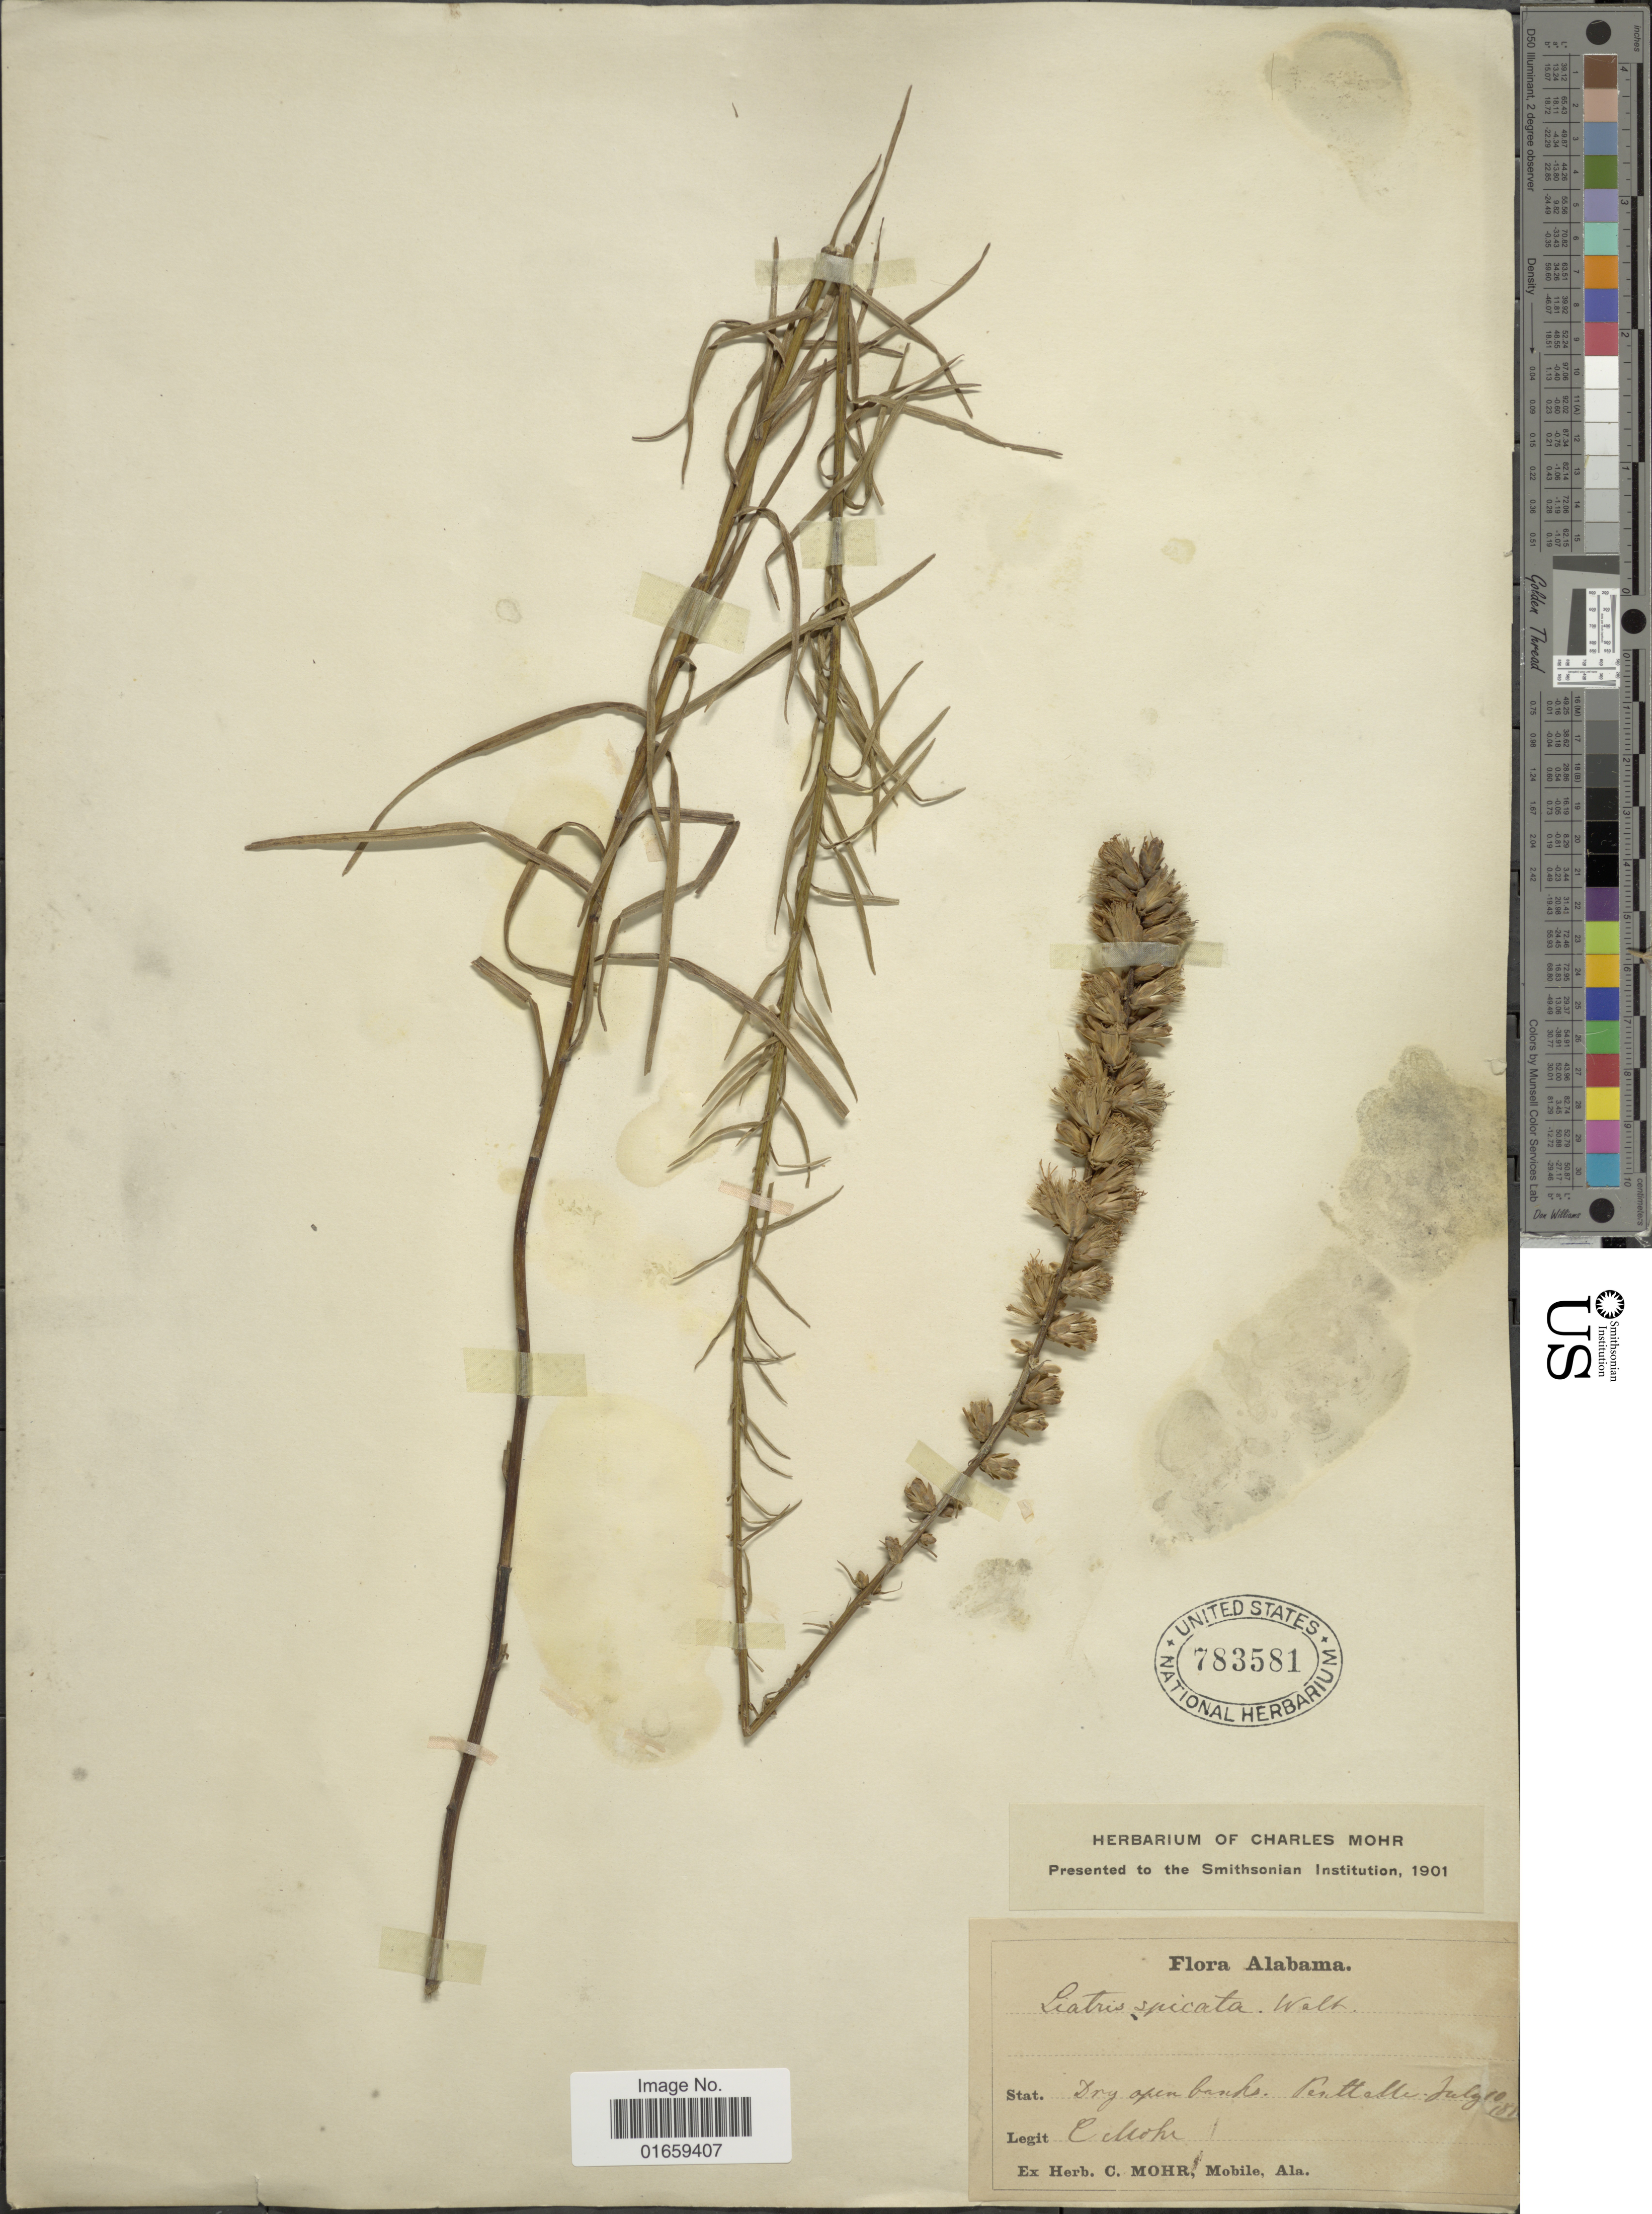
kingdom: Plantae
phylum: Tracheophyta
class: Magnoliopsida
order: Asterales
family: Asteraceae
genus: Liatris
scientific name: Liatris spicata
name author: (L.) Willd.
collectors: C. T. Mohr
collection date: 1881-07-10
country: United States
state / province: Alabama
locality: Prattville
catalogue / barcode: US 783581